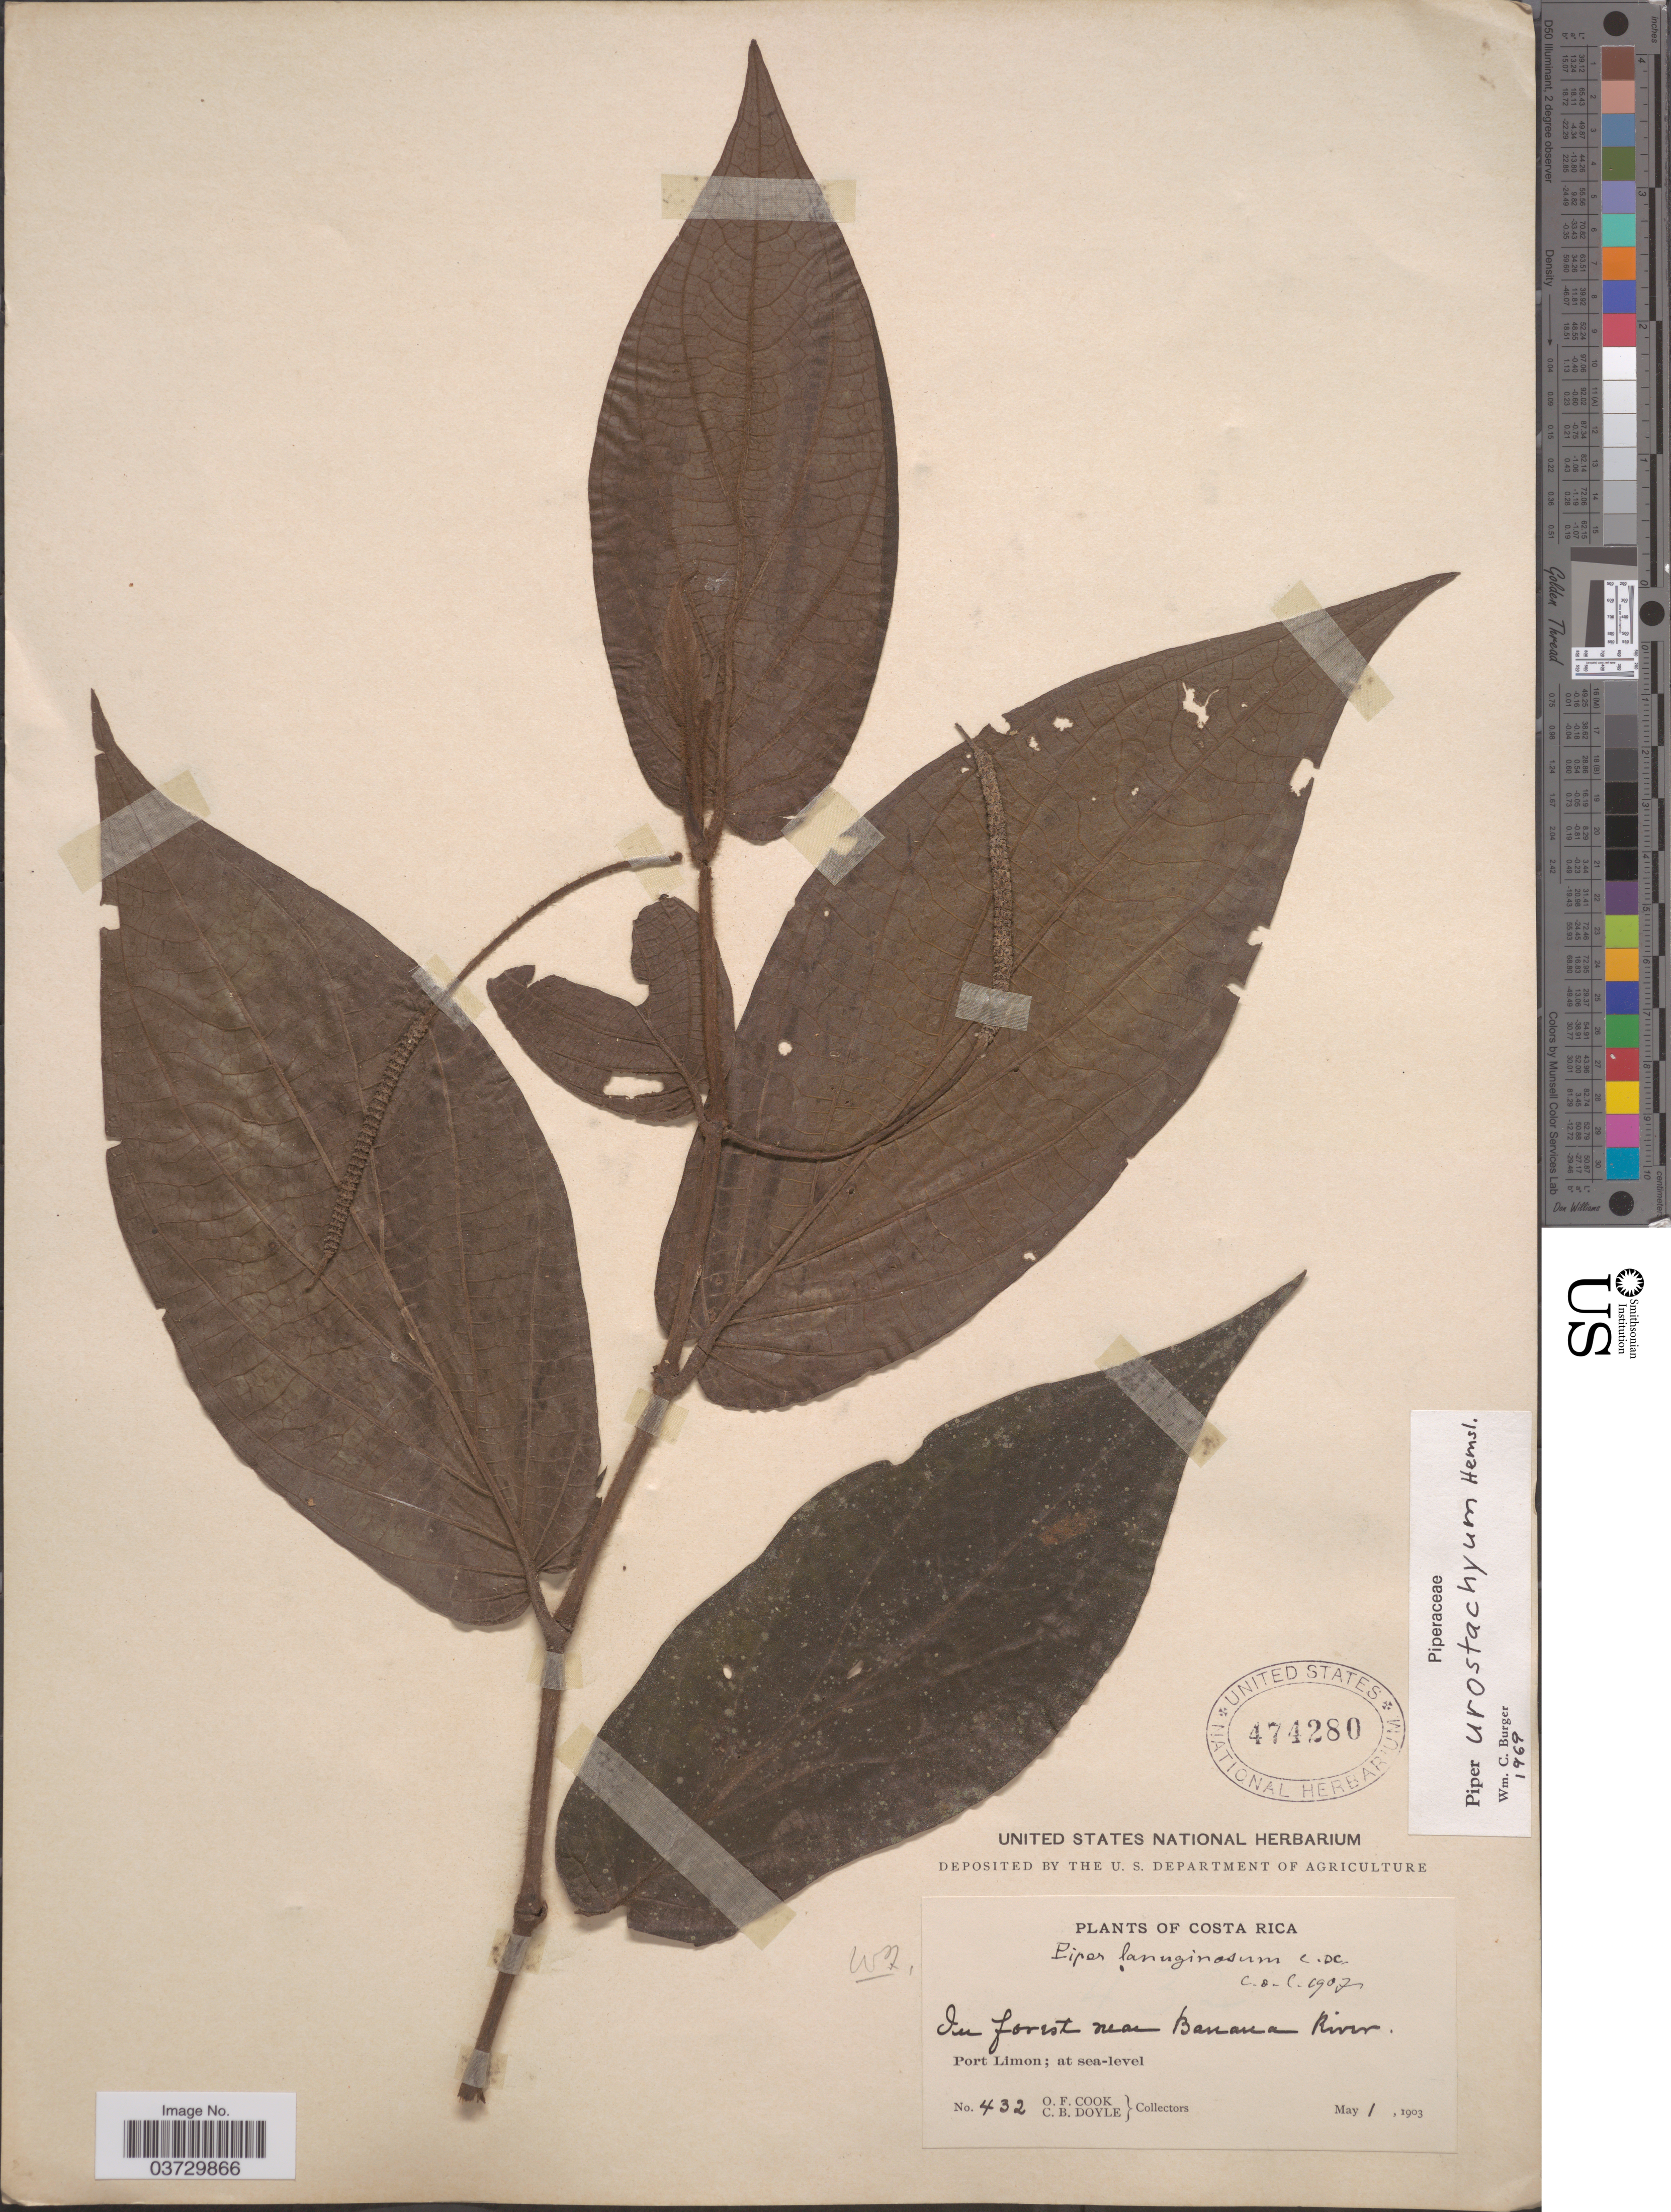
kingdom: Plantae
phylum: Tracheophyta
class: Magnoliopsida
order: Piperales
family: Piperaceae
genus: Piper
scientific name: Piper urostachyum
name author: Hemsl.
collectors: O. F. Cook & C. Doyle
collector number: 432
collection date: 1903-05-01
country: Costa Rica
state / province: Limón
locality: In forest near Banana River. Port Limon.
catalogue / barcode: US 474280